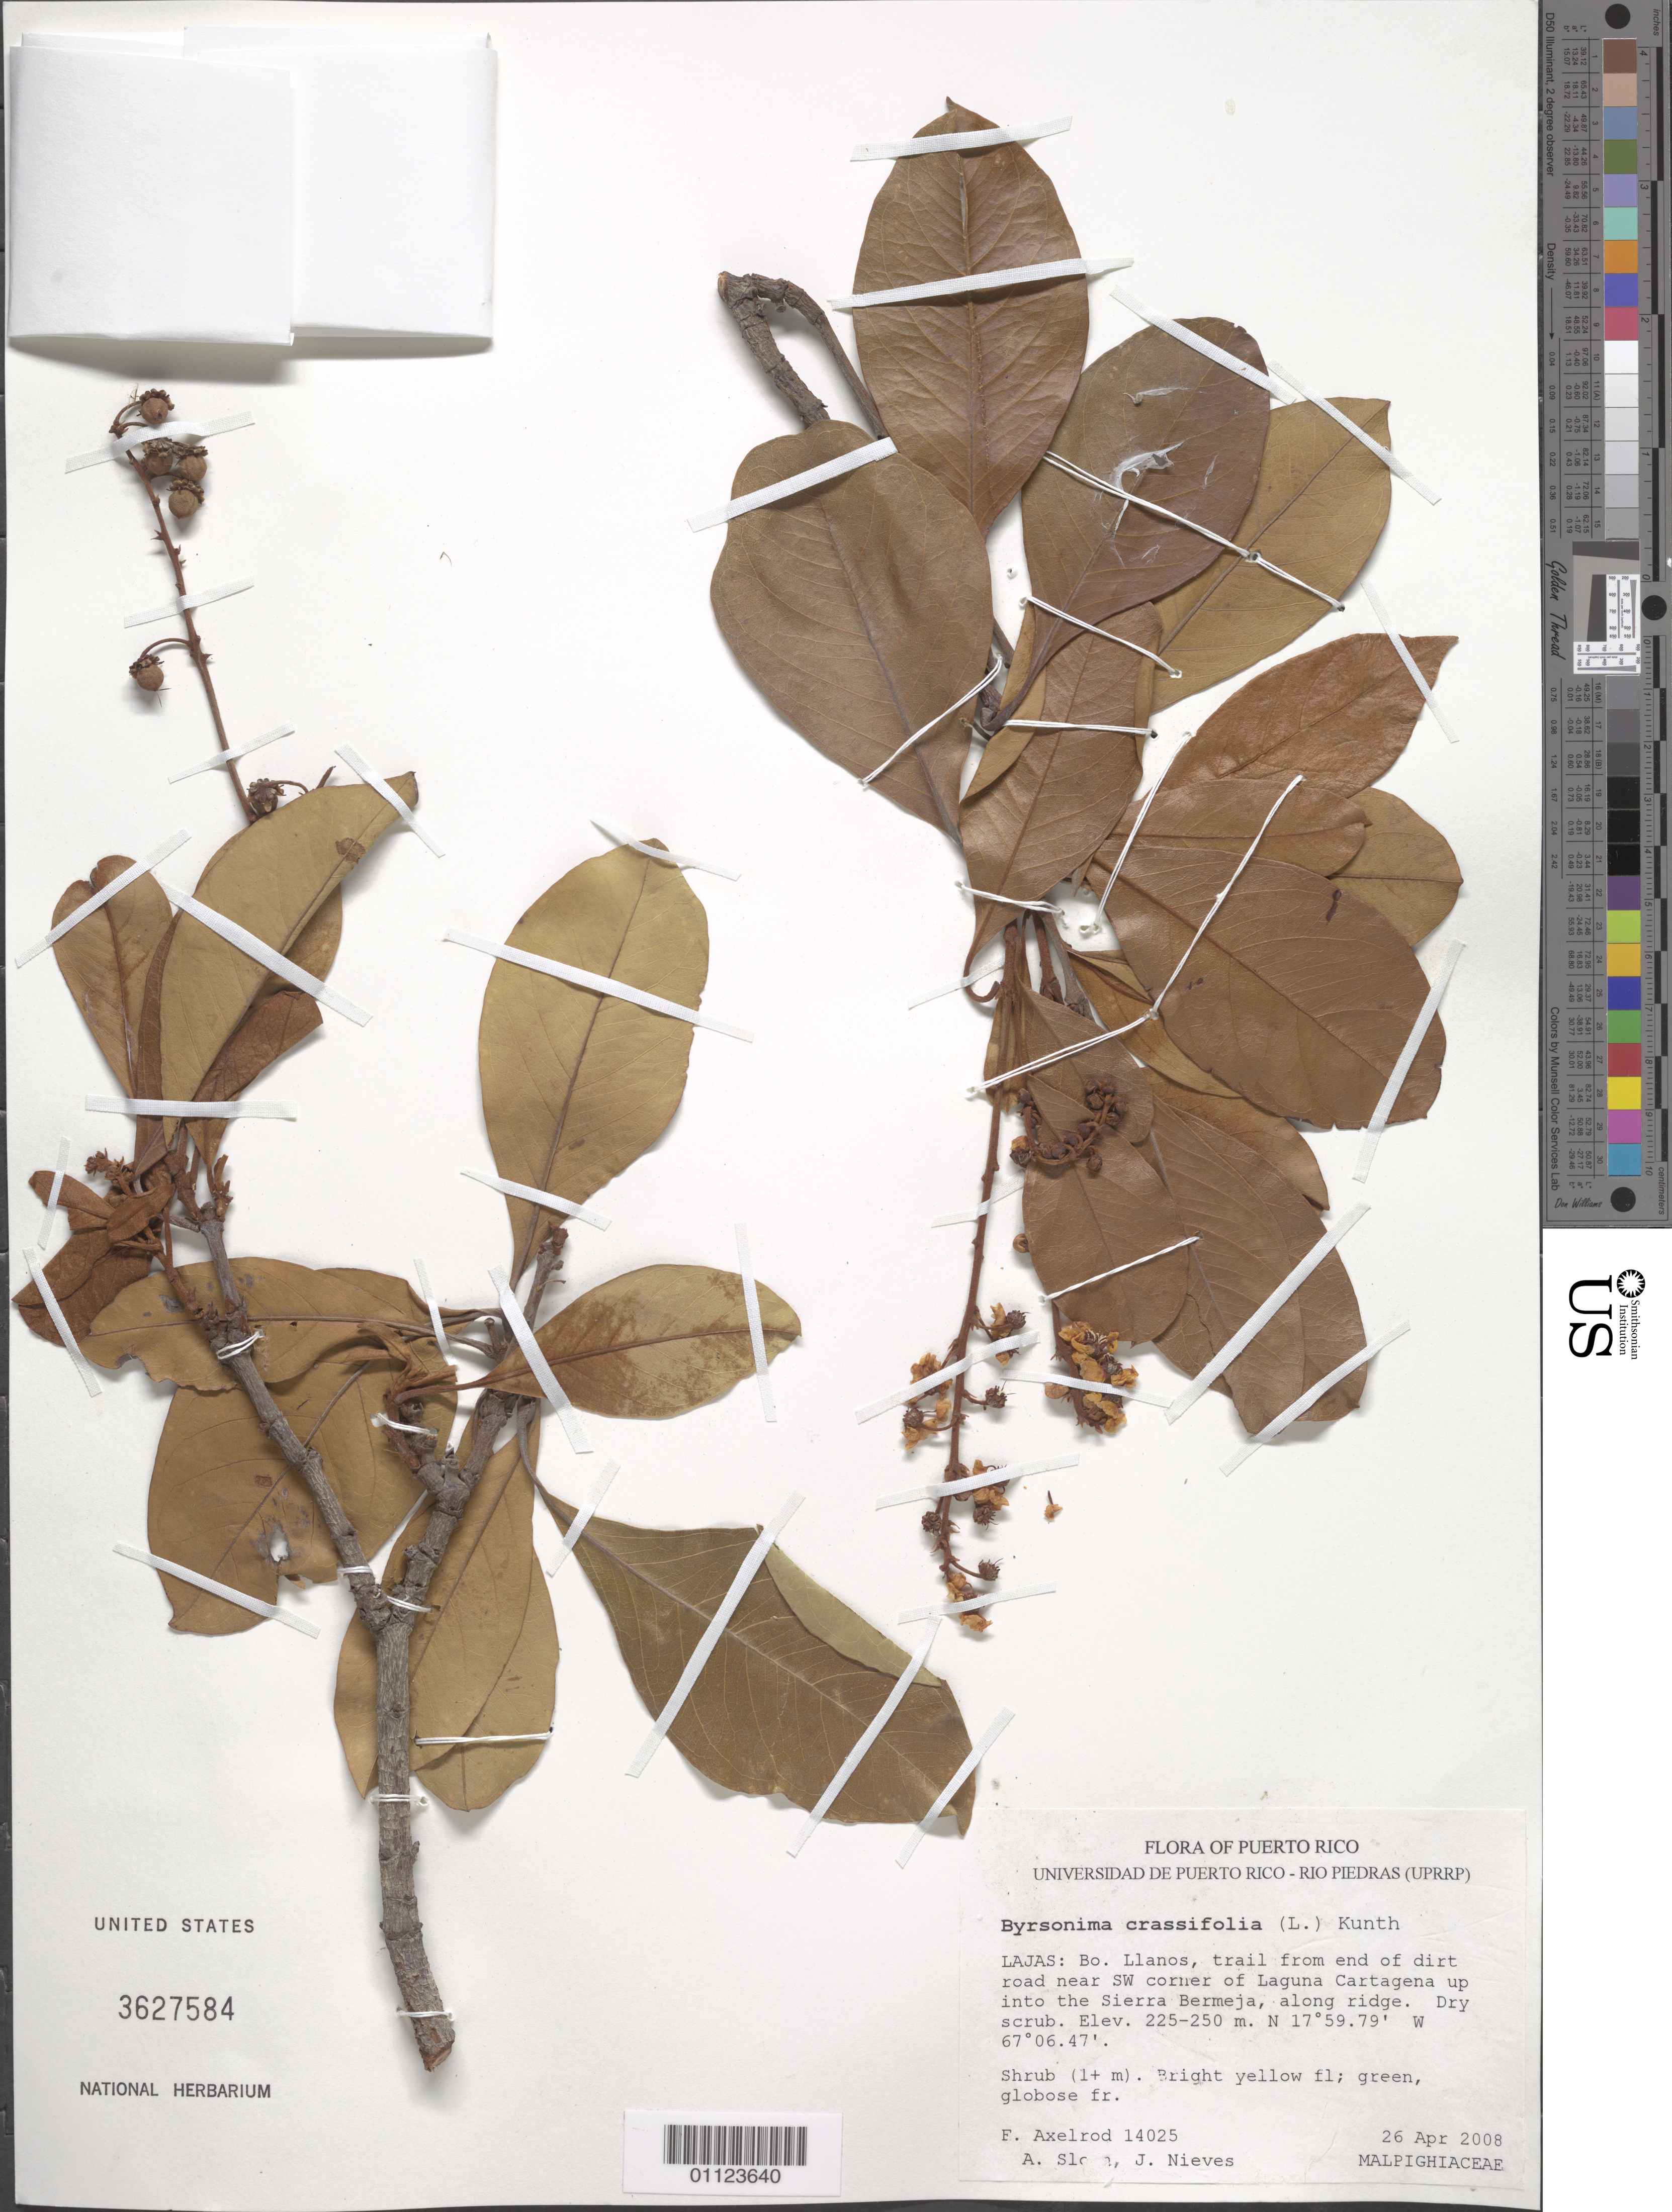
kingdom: Plantae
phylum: Tracheophyta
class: Magnoliopsida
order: Malpighiales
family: Malpighiaceae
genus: Byrsonima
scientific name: Byrsonima crassifolia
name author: (L.) Kunth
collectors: F. S. Axelrod, A. Sloan & J. Nieves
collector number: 14025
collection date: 2008-04-26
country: Puerto Rico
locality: Lajas: Bo. Llanos, trail from end of dirt road near SW corner of Laguna Catagena into the Sierra Bermeja.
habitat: Along ridge. Dry scrub.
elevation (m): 225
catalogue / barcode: US 3627584